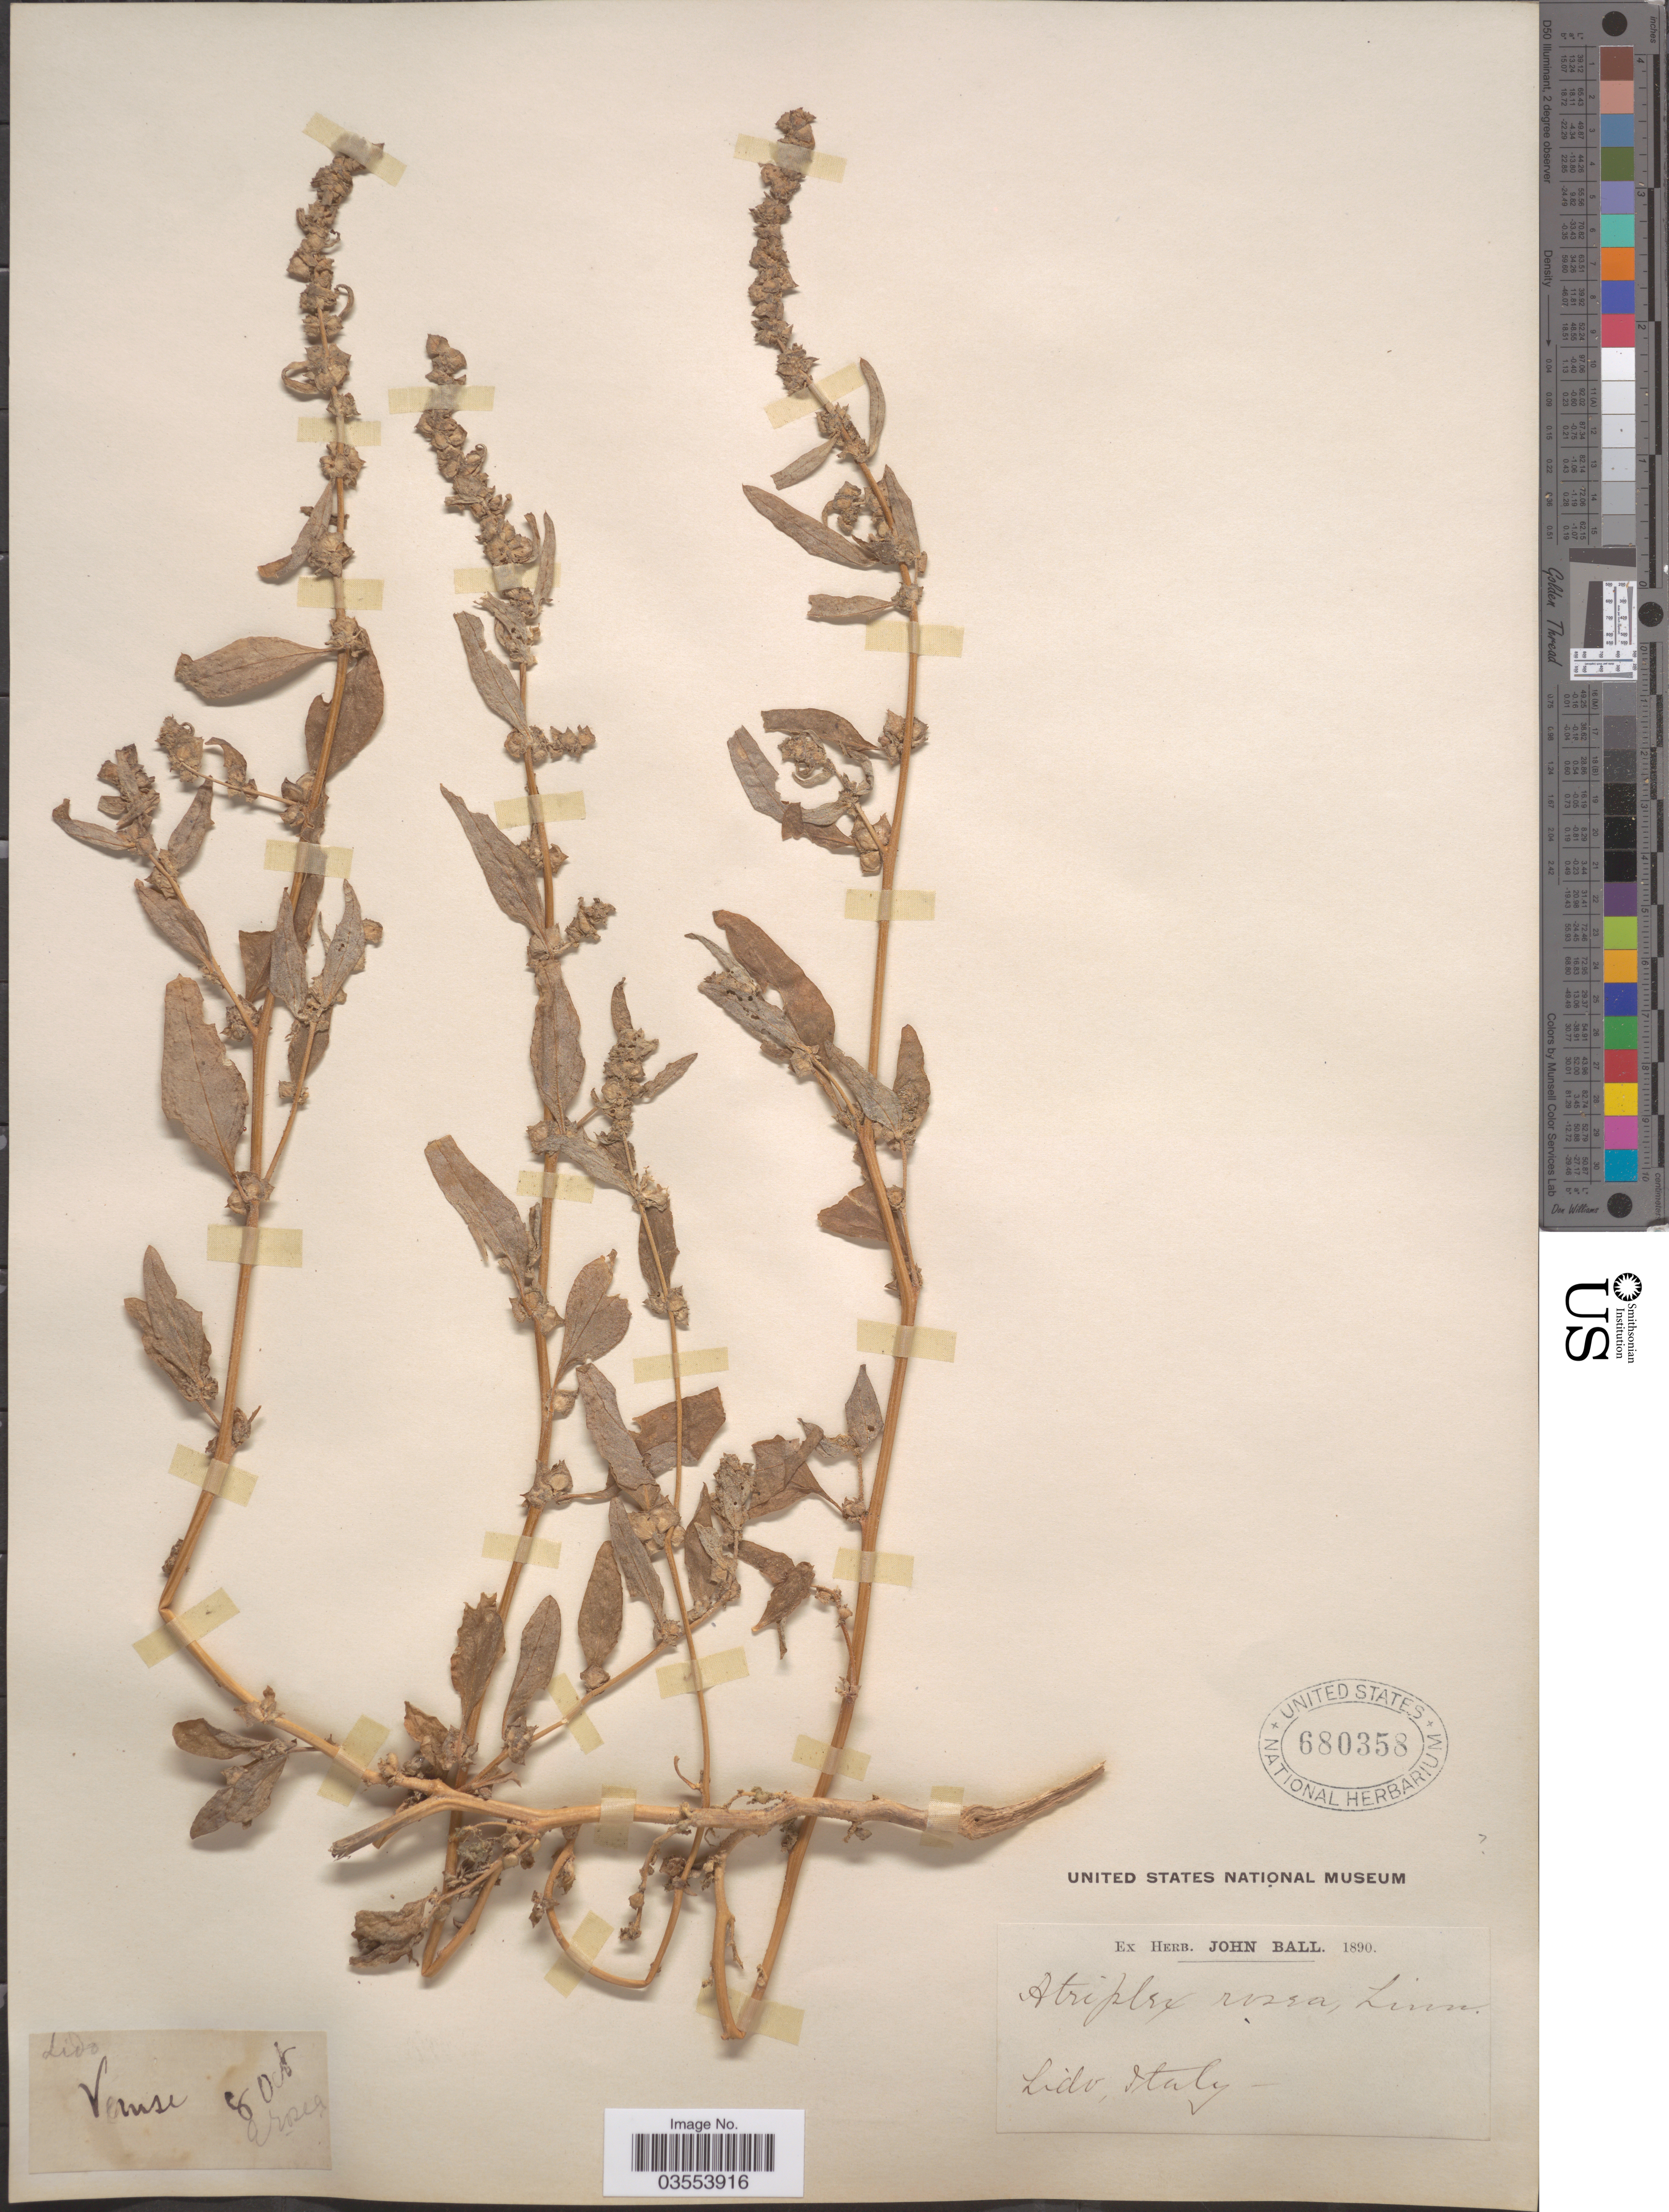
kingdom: Plantae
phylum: Tracheophyta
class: Magnoliopsida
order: Caryophyllales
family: Amaranthaceae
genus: Atriplex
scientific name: Atriplex rosea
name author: L.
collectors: ex herb. John Ball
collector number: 80A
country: Italy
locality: Lido.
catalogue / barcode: US 680358